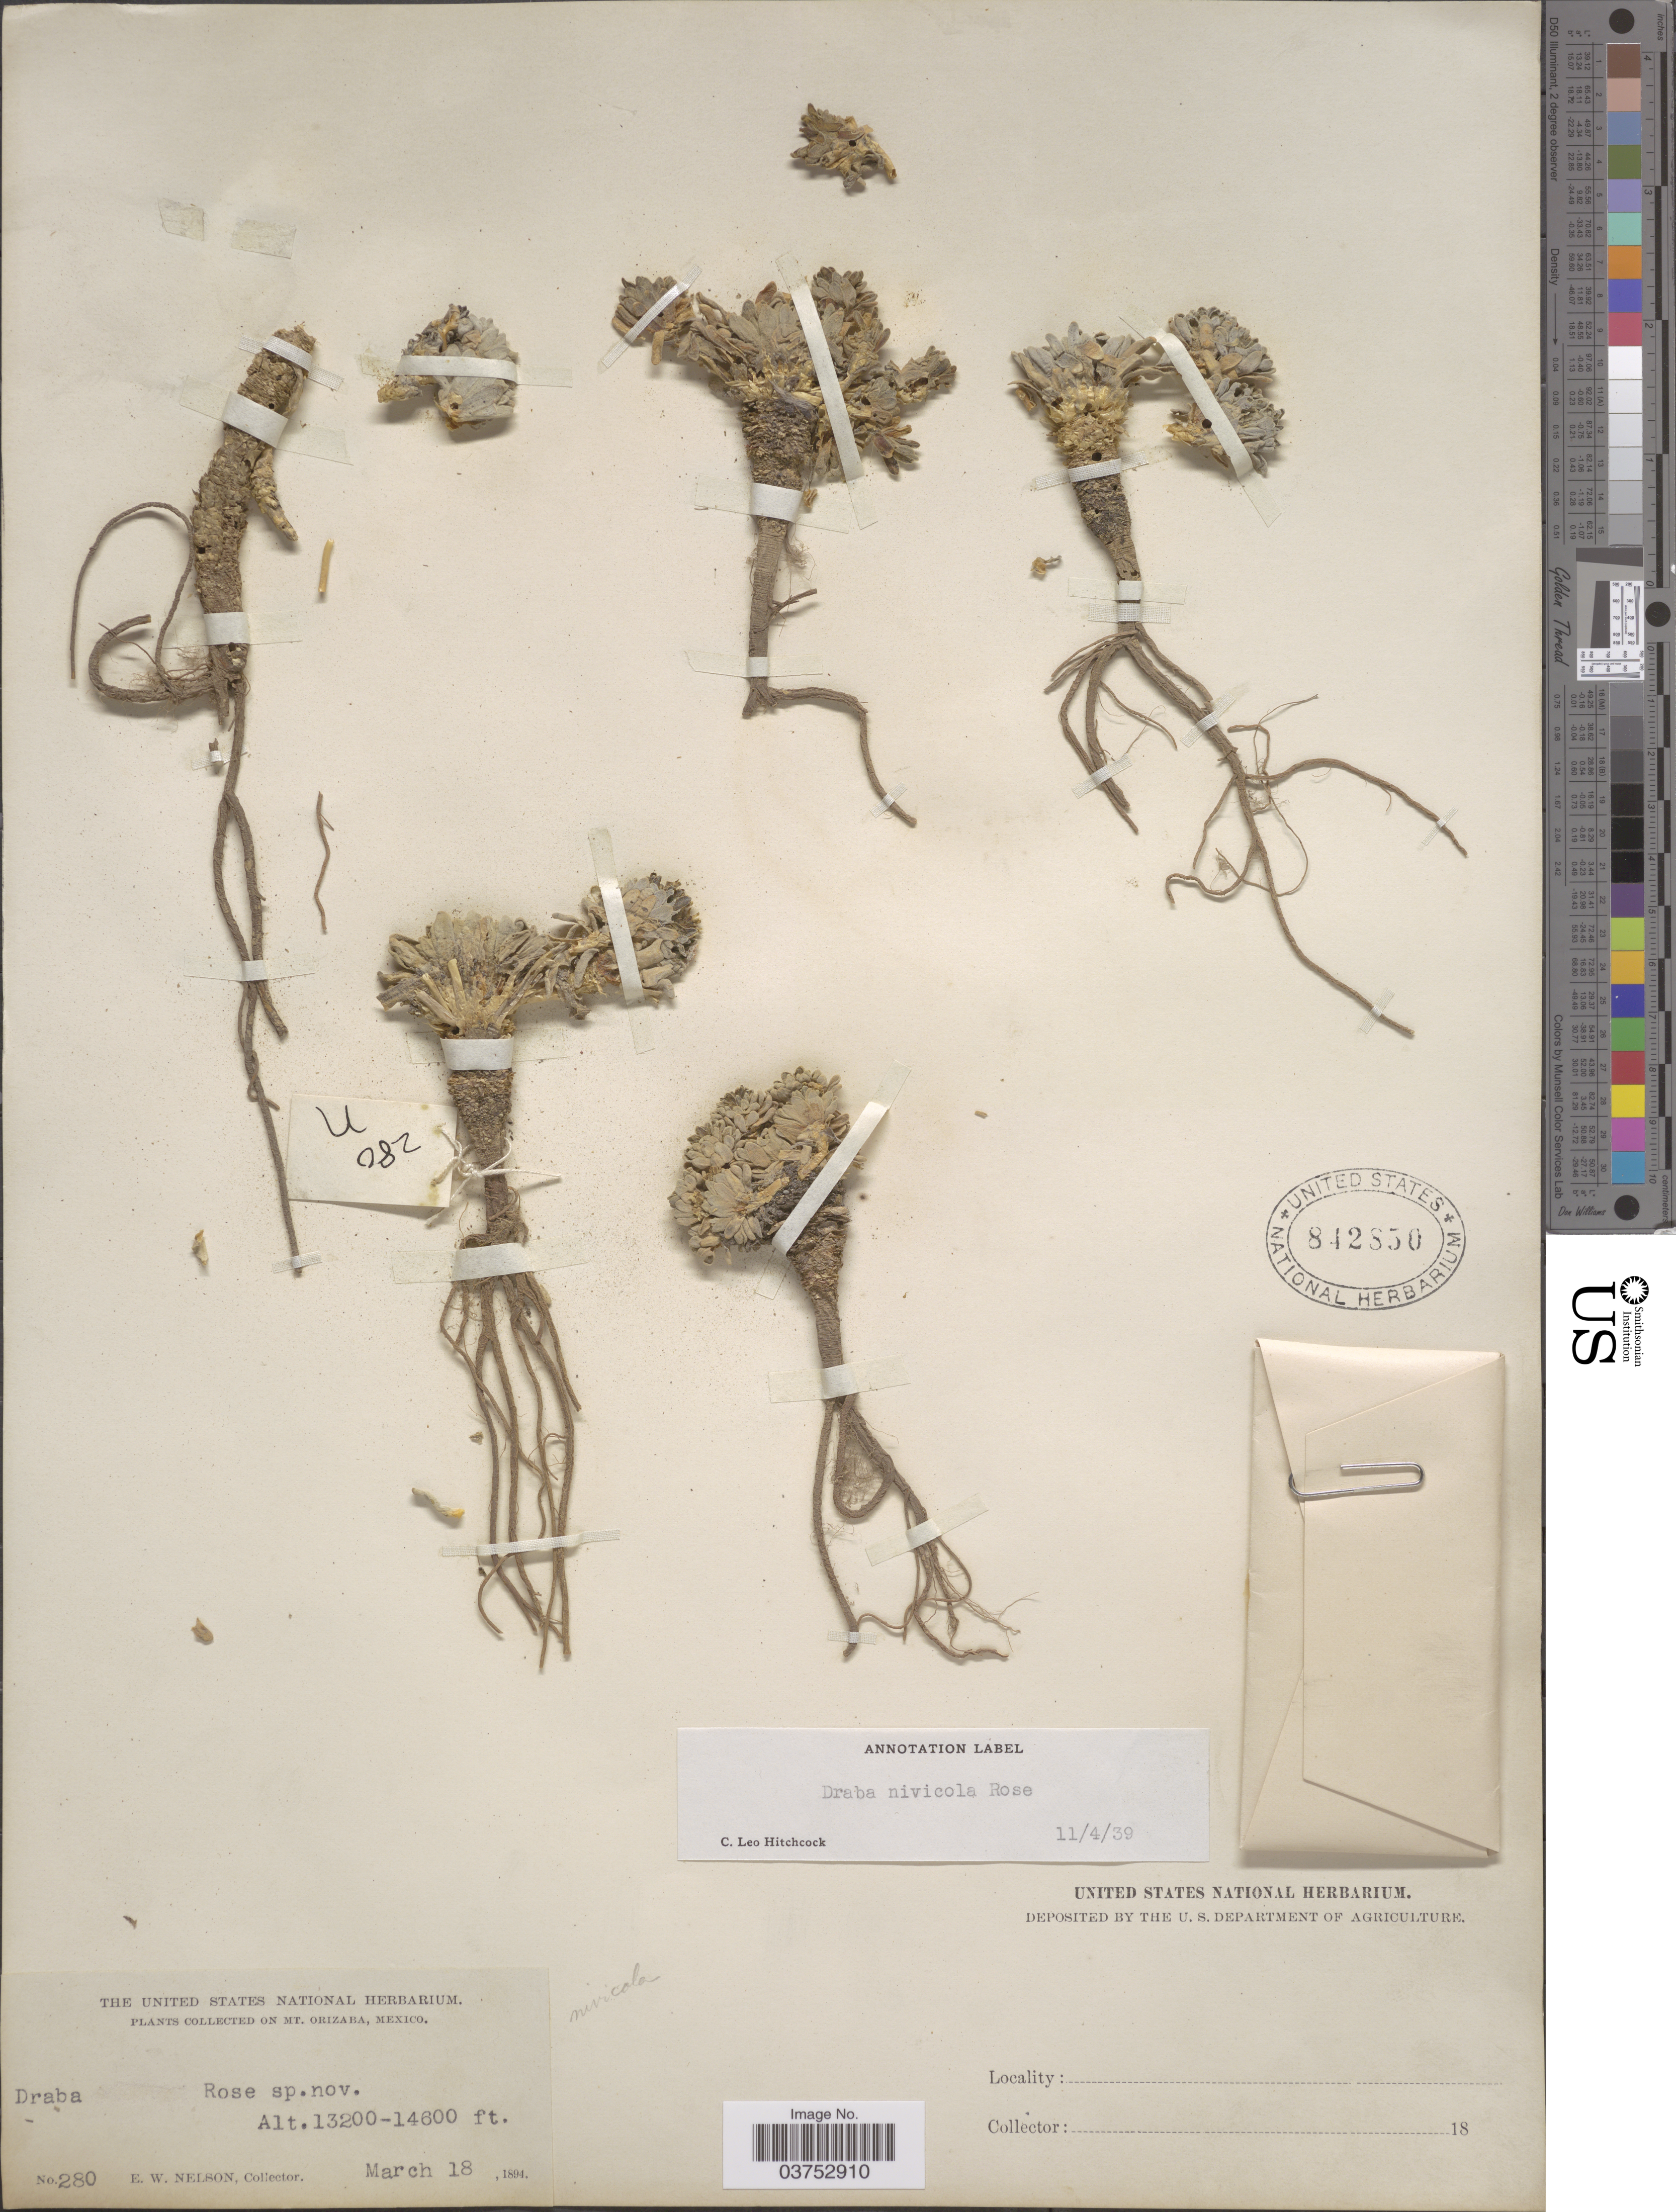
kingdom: Plantae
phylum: Tracheophyta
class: Magnoliopsida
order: Brassicales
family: Brassicaceae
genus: Draba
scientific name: Draba tolucensis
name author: (A. Gray) Kunth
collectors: E. W. Nelson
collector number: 280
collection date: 1894-03-18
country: Mexico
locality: On Mt. Orizaba.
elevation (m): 4023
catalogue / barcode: US 842850